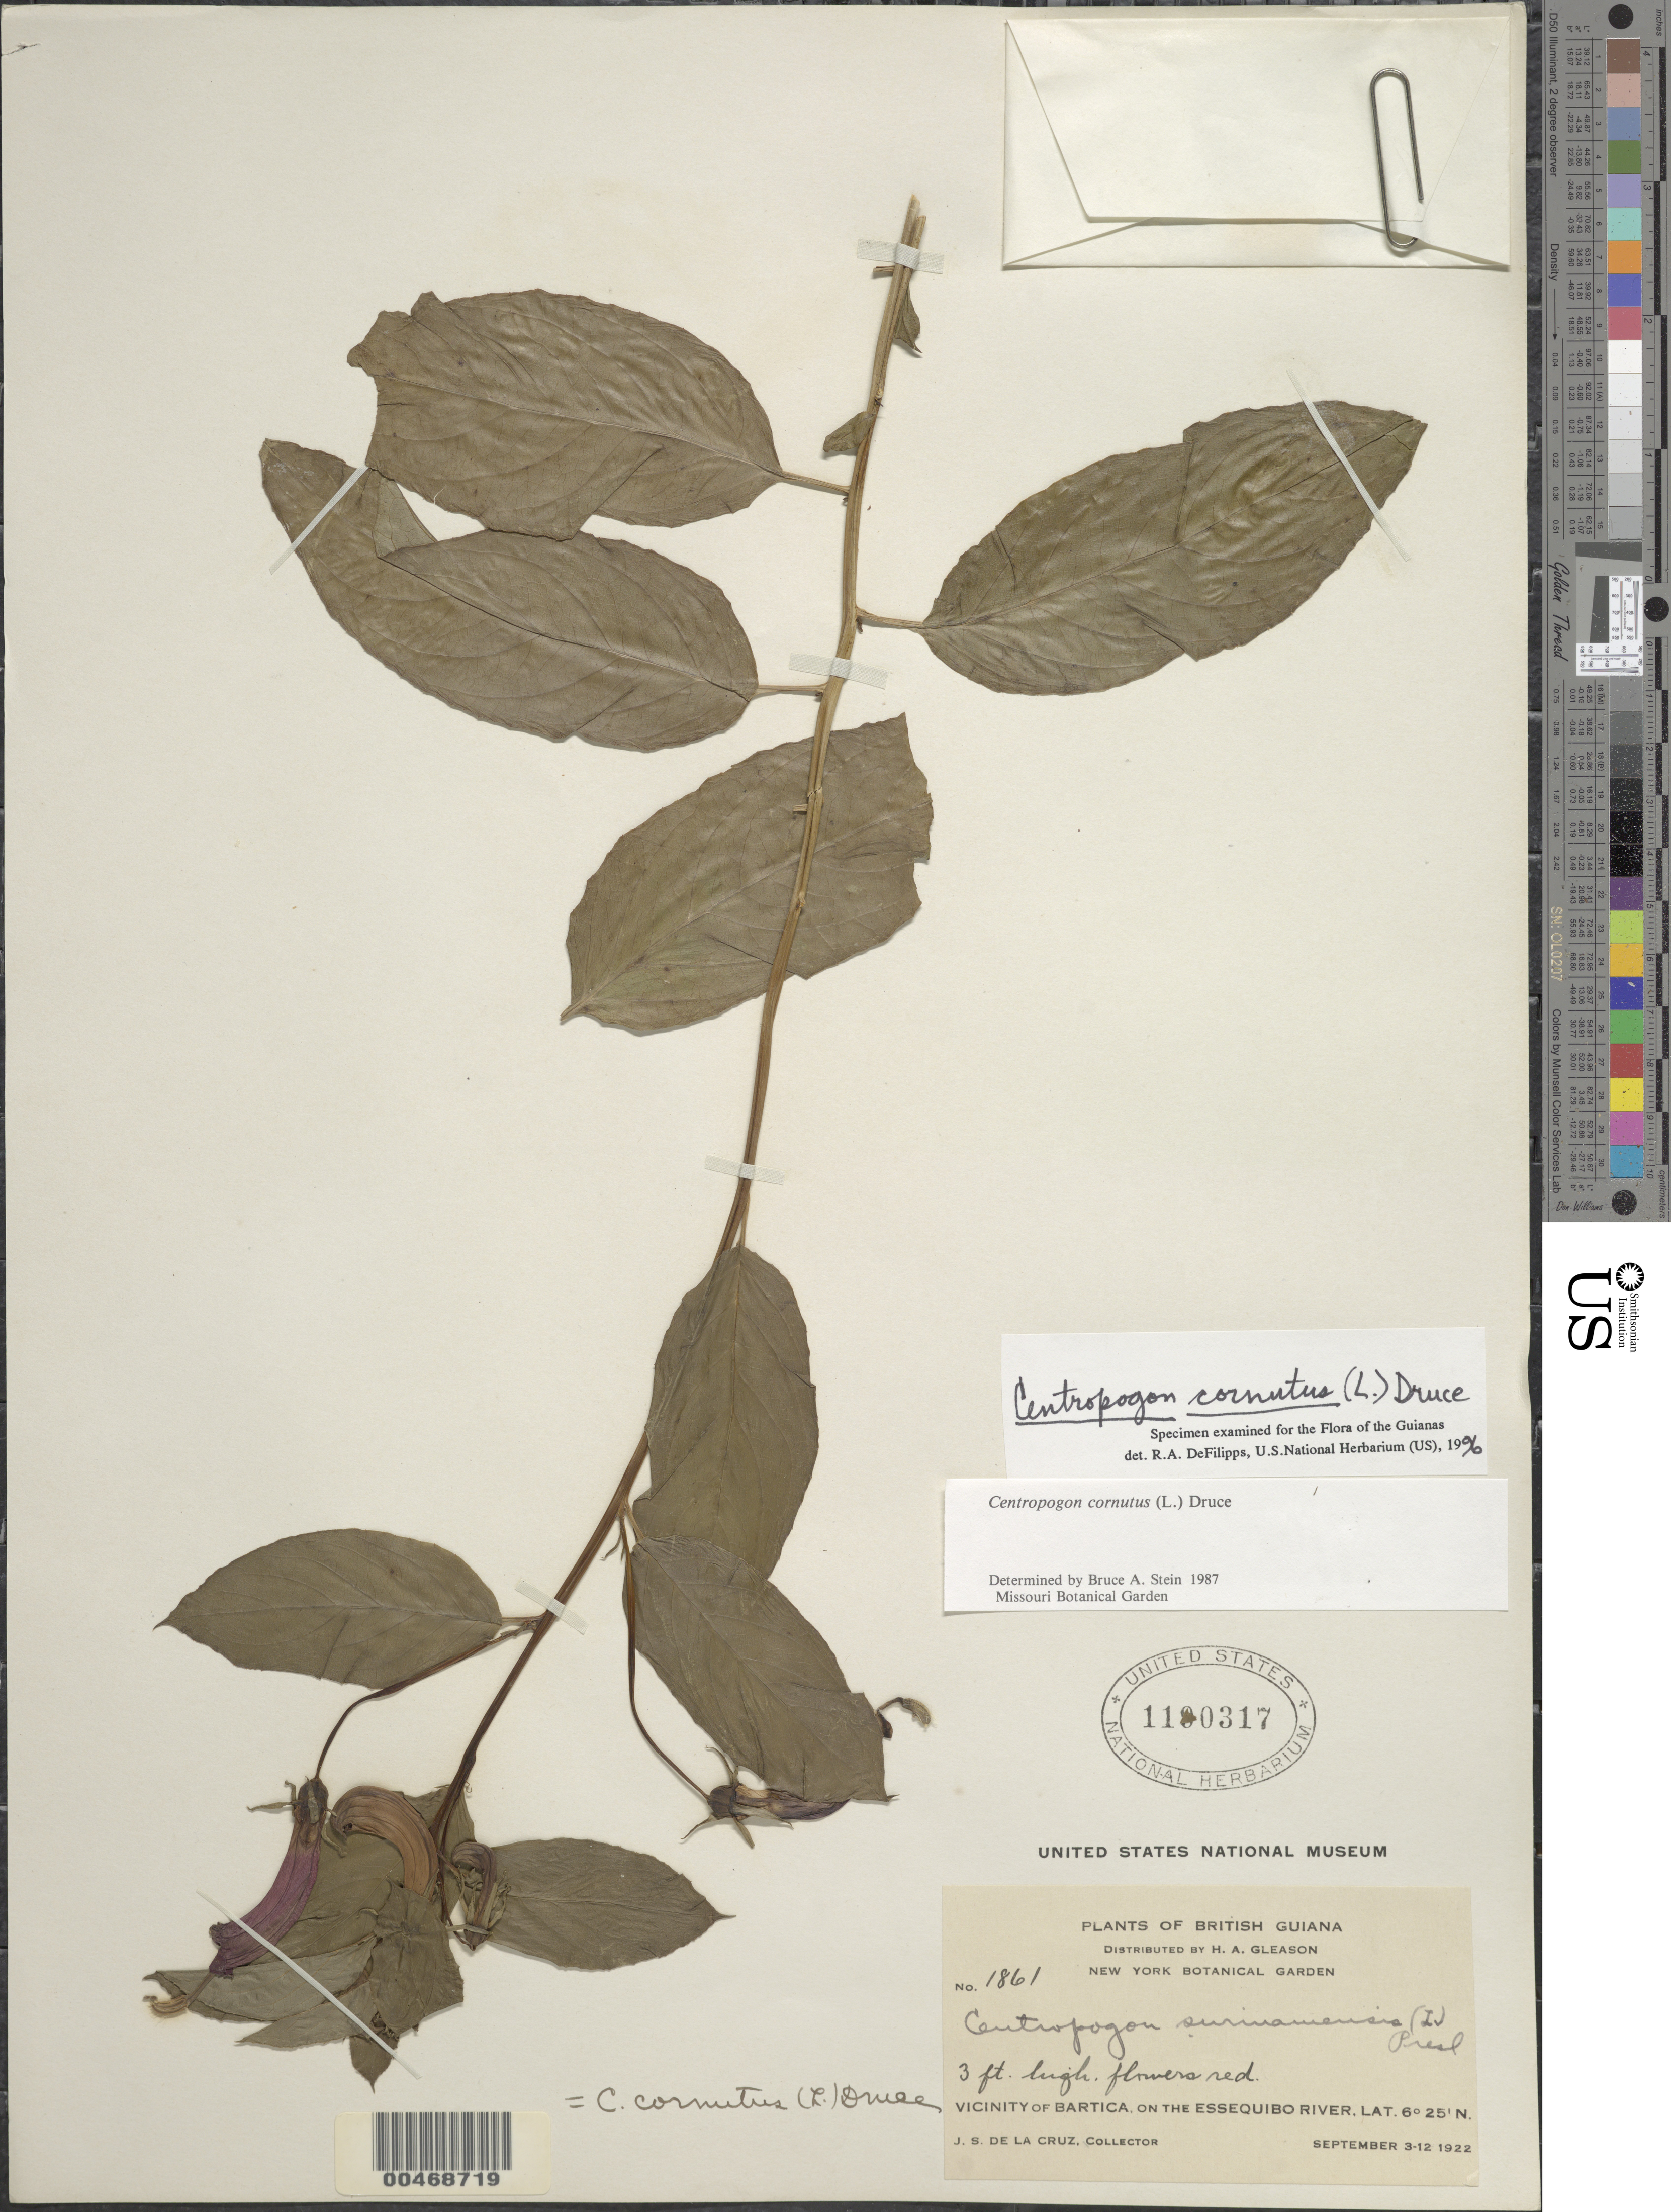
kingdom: Plantae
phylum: Tracheophyta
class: Magnoliopsida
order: Asterales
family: Campanulaceae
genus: Centropogon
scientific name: Centropogon cornutus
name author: (L.) Druce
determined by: DeFilipps, R. A.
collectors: J. S. de la Cruz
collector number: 1861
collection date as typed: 3-Sep-22 to 12-Sep-22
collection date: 1922-09-03/1922-09-12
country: Guyana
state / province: Cuyuni-Mazaruni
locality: Bartica, vic., on the Essequibo River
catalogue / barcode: US 1190317